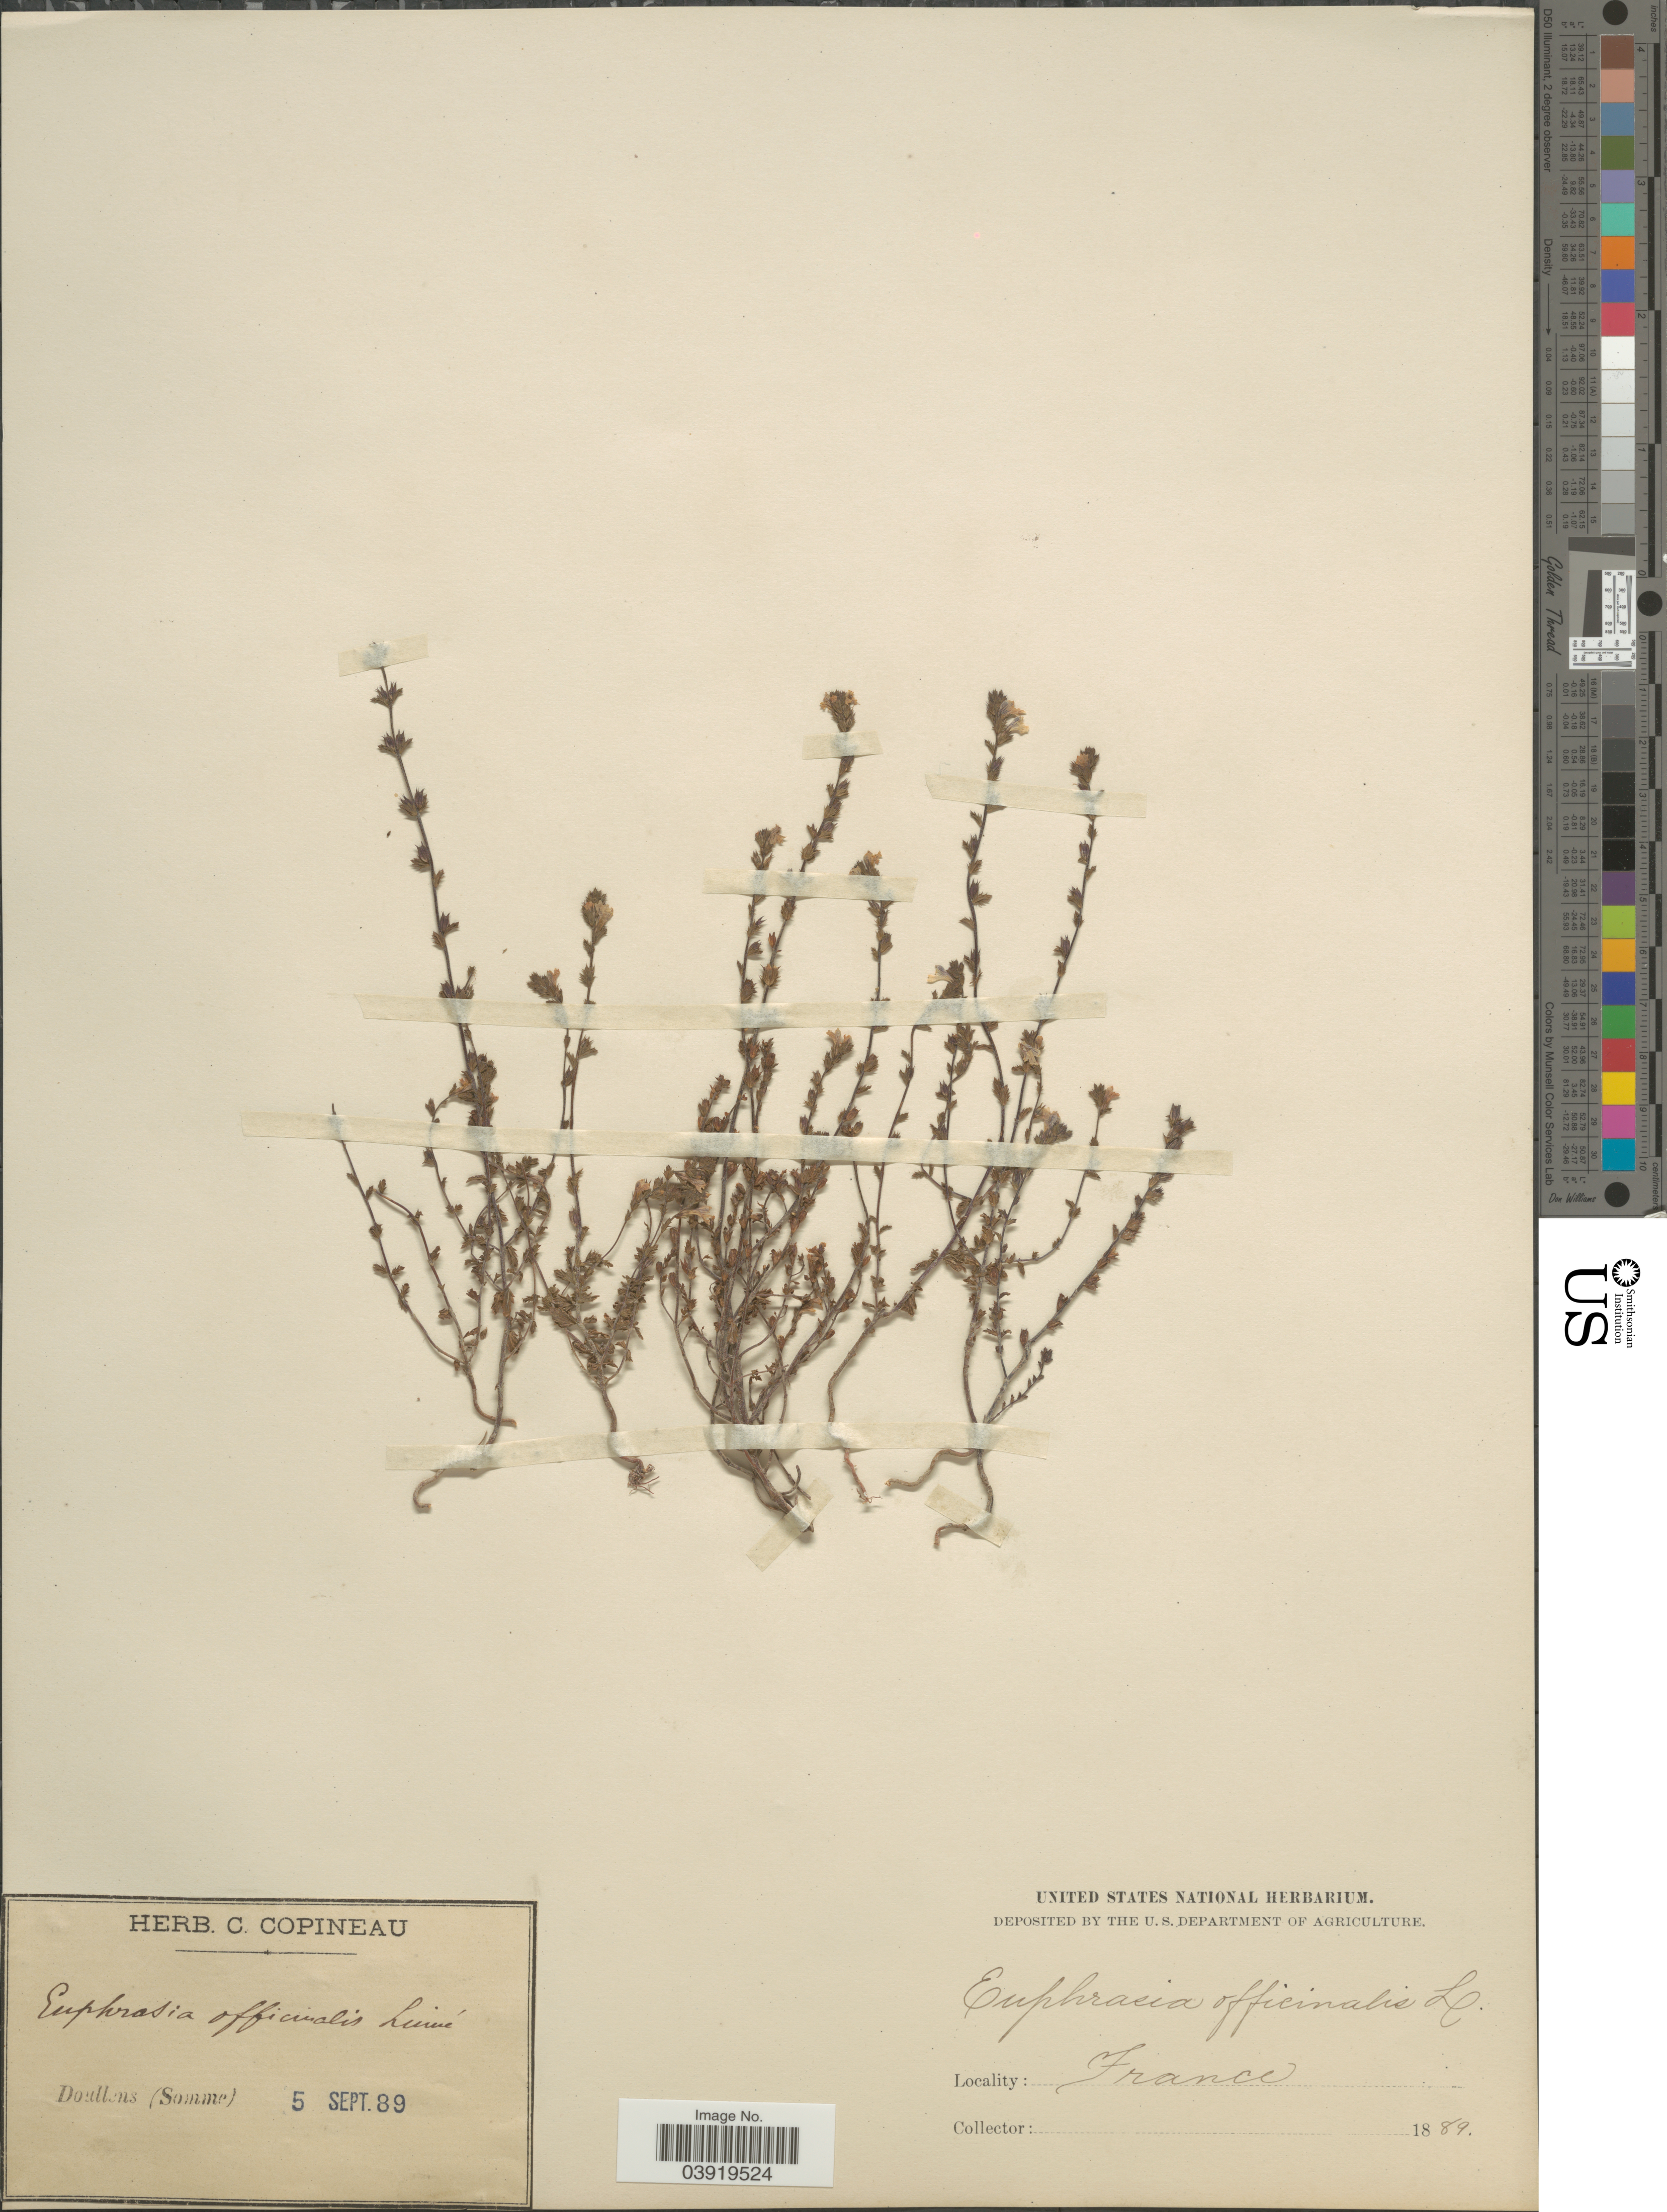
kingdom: Plantae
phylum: Tracheophyta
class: Magnoliopsida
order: Lamiales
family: Orobanchaceae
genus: Euphrasia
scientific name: Euphrasia officinalis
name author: L.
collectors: ex herb. C. Copineau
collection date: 1889-09-05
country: France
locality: Doullens (Somme).